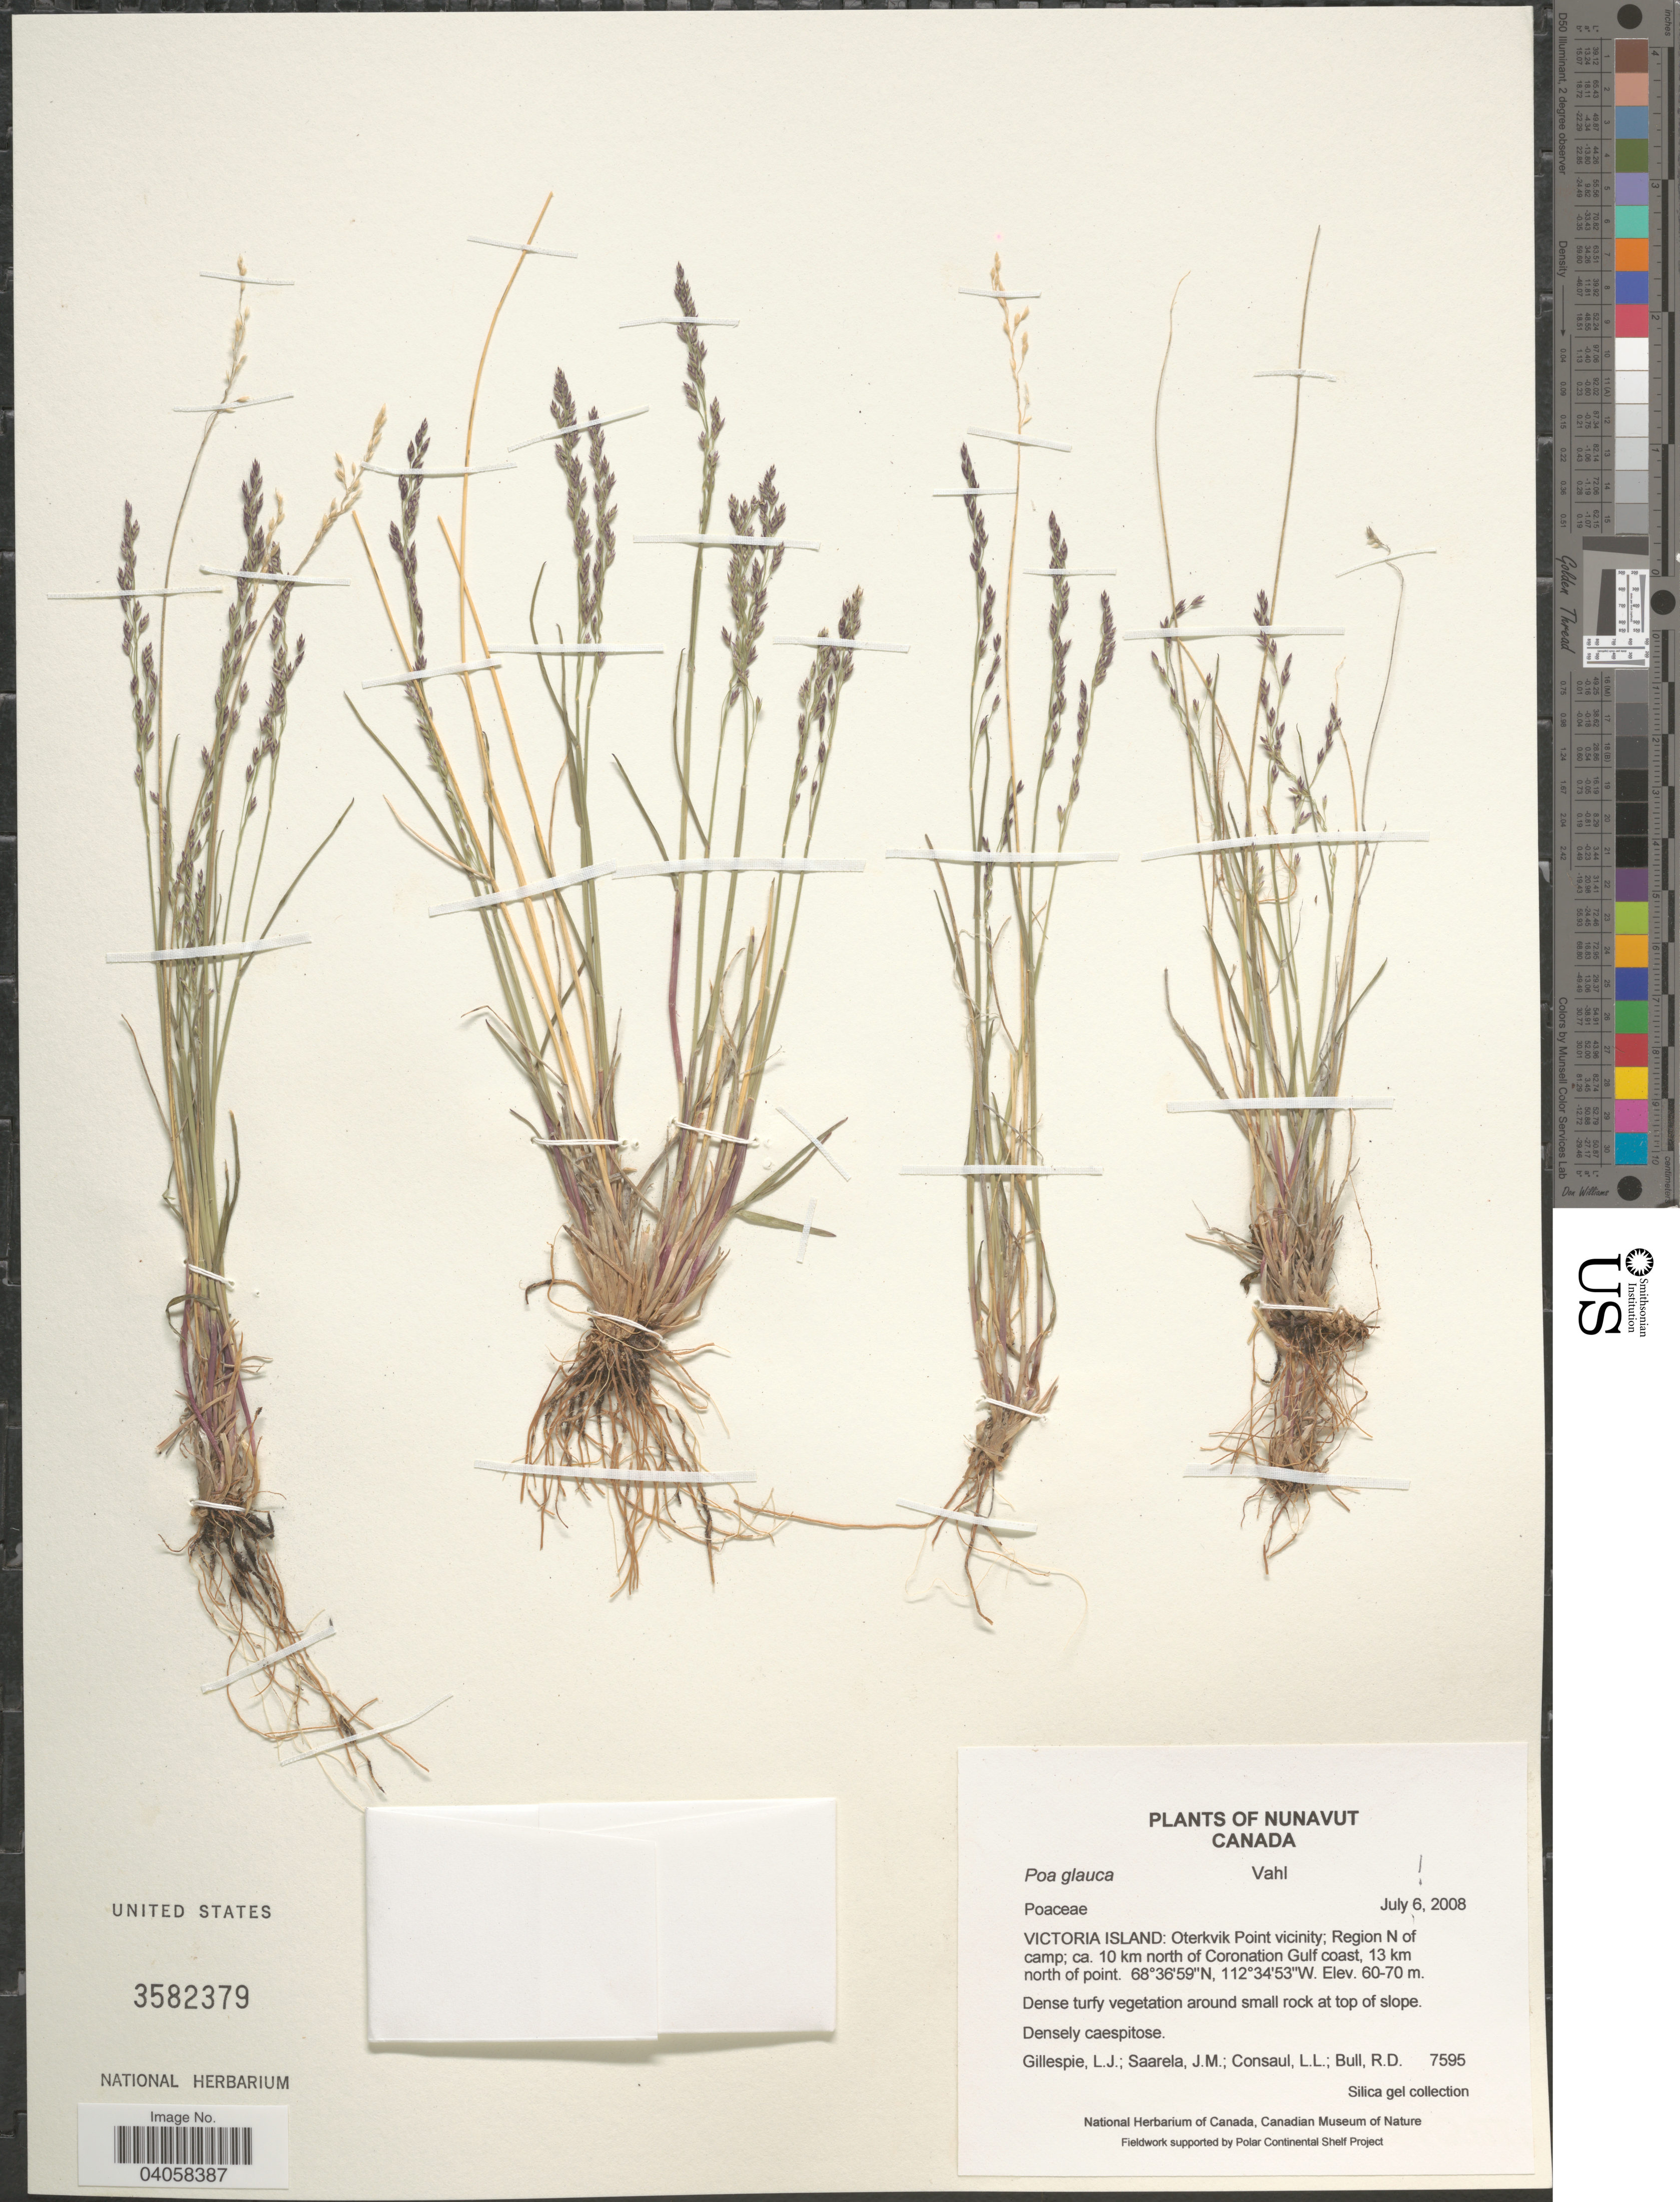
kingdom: Plantae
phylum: Tracheophyta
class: Liliopsida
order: Poales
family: Poaceae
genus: Poa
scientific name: Poa glauca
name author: Vahl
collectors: L. Gillespie, J. Saarela, L. Consaul & R. Bull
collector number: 7595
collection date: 2008-07-06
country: Canada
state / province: Nunavut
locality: Victoria Island: Oterkvik Point vicinity; Region N of camp; ca. 10 km north of Coronation Gulf coast, 13 km north of point.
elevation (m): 60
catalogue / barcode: US 3582379